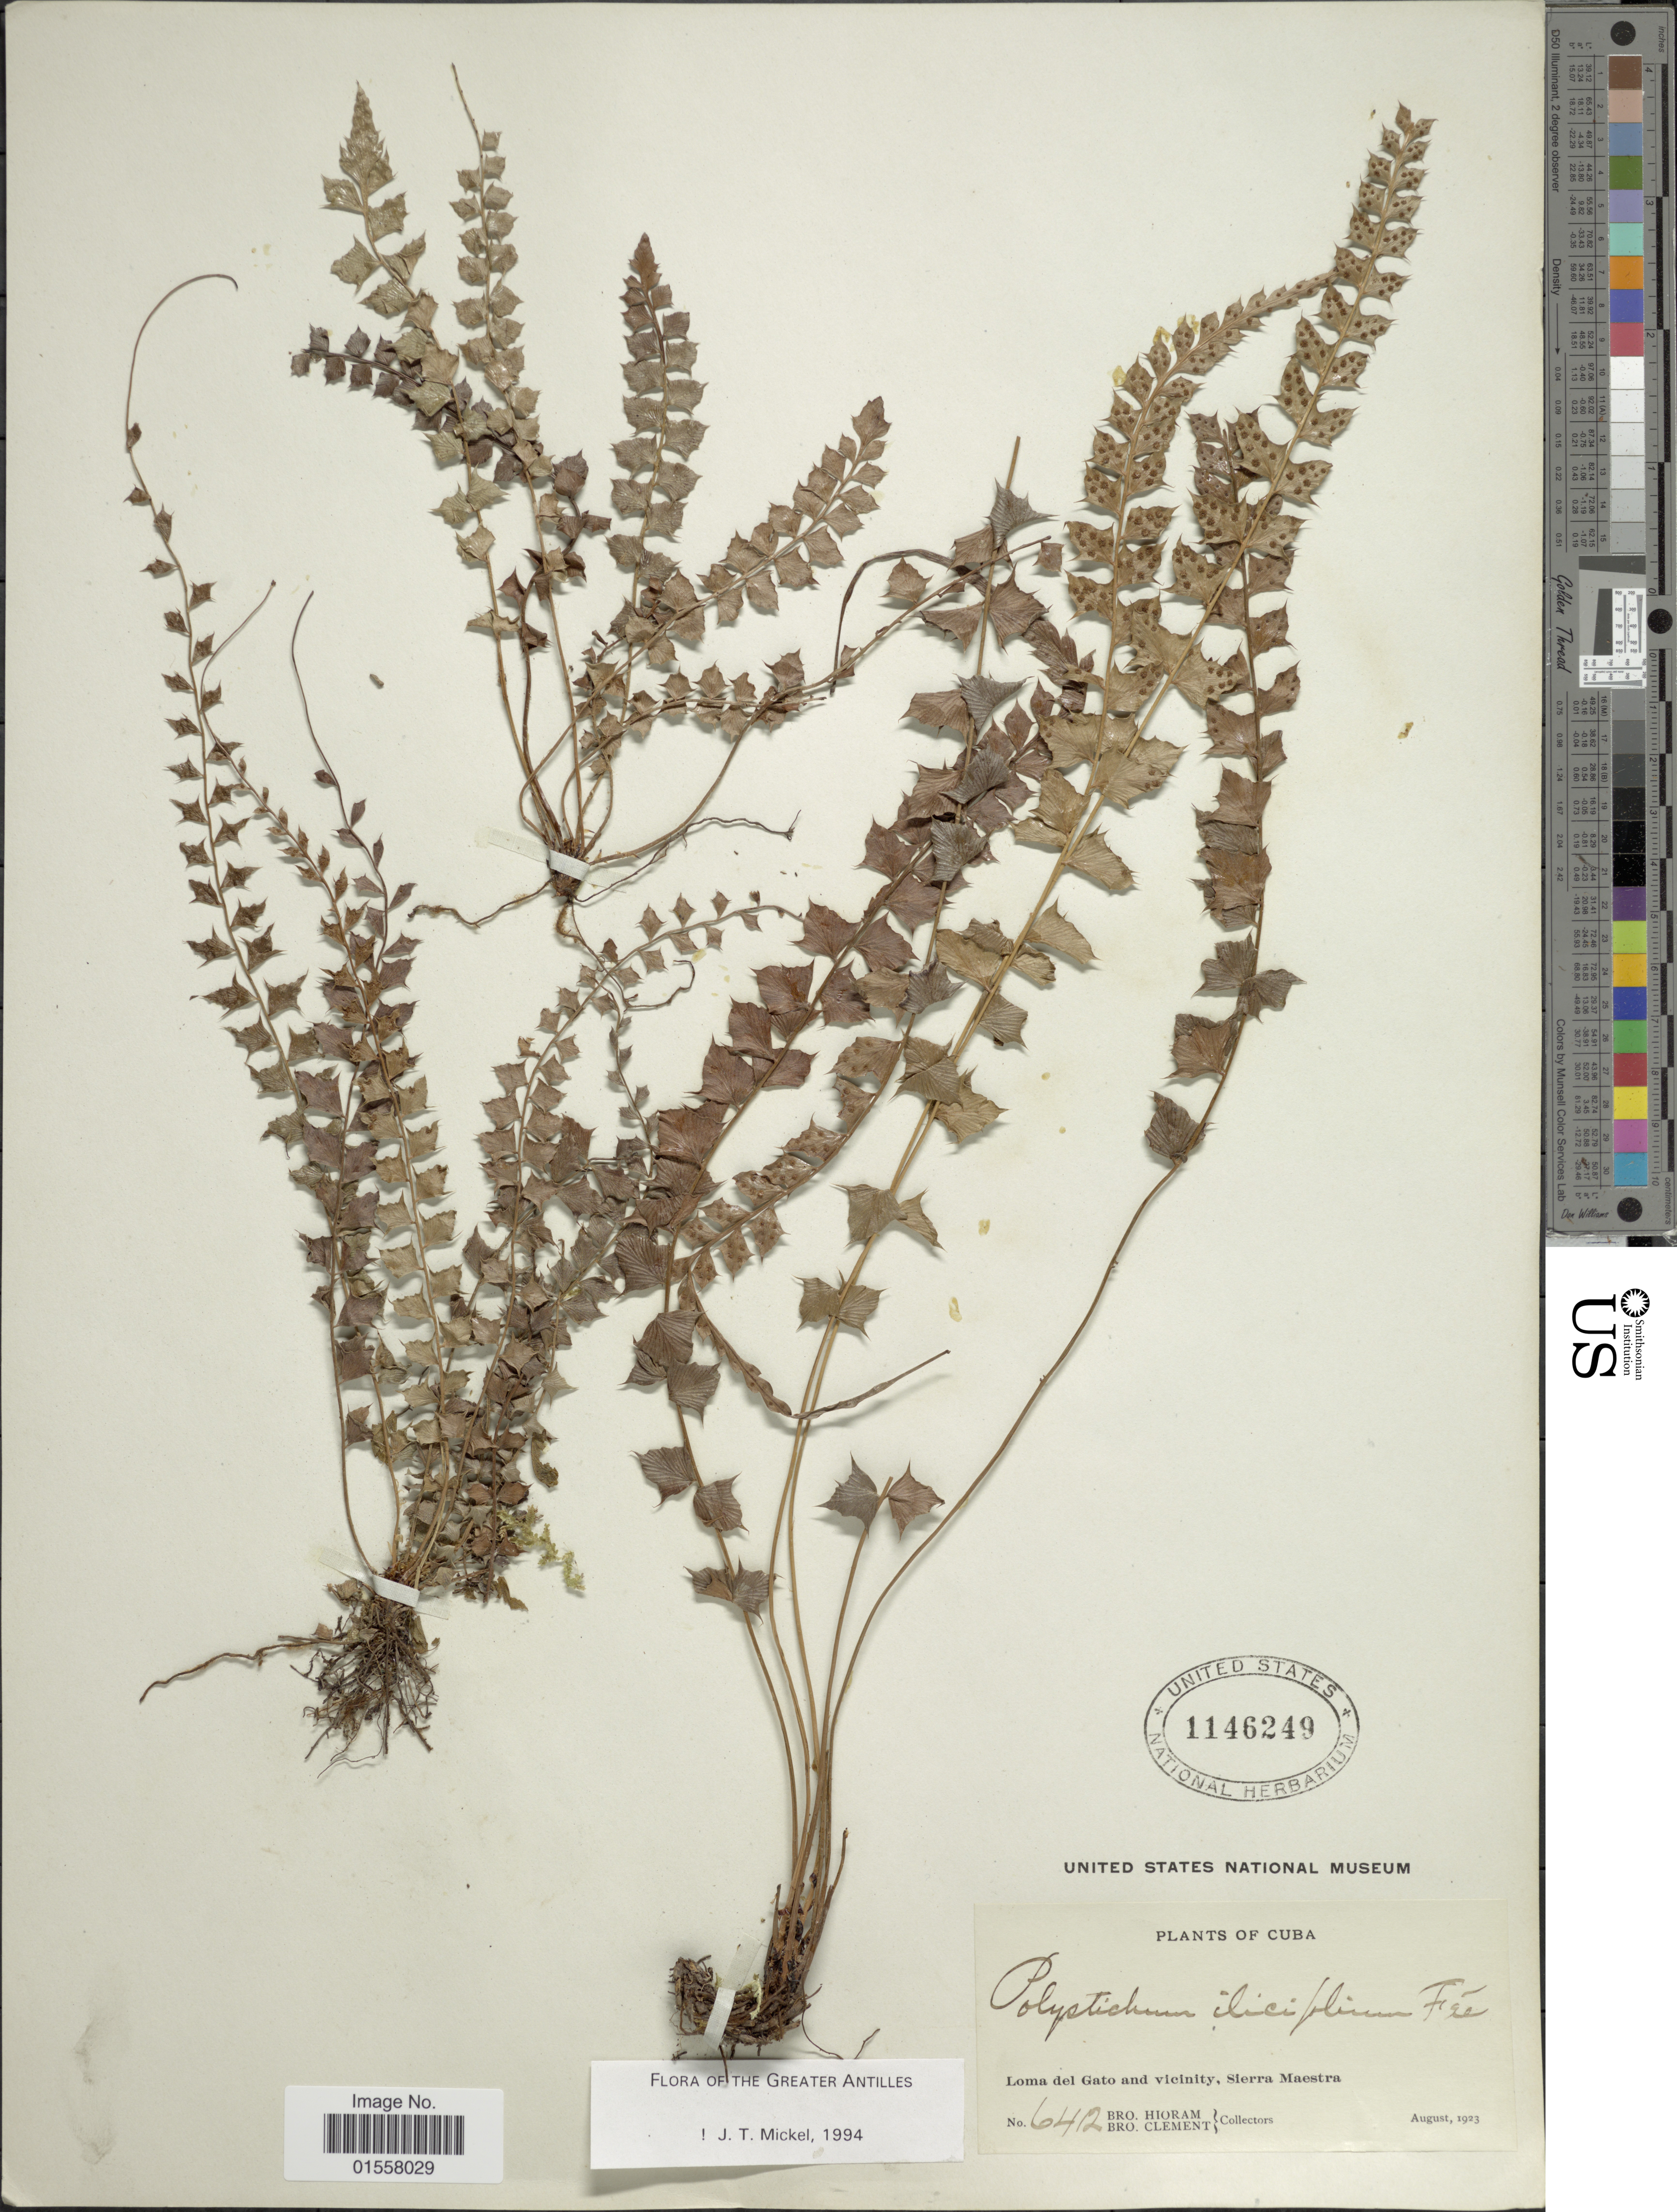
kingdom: Plantae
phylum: Tracheophyta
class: Polypodiopsida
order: Polypodiales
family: Dryopteridaceae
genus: Polystichum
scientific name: Polystichum ilicifolium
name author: Fée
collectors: Bro. Hioram & B. Clement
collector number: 6412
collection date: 1923-08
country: Cuba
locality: Loma del Gato and vicinity, Sierra Maestra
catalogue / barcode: US 1146249